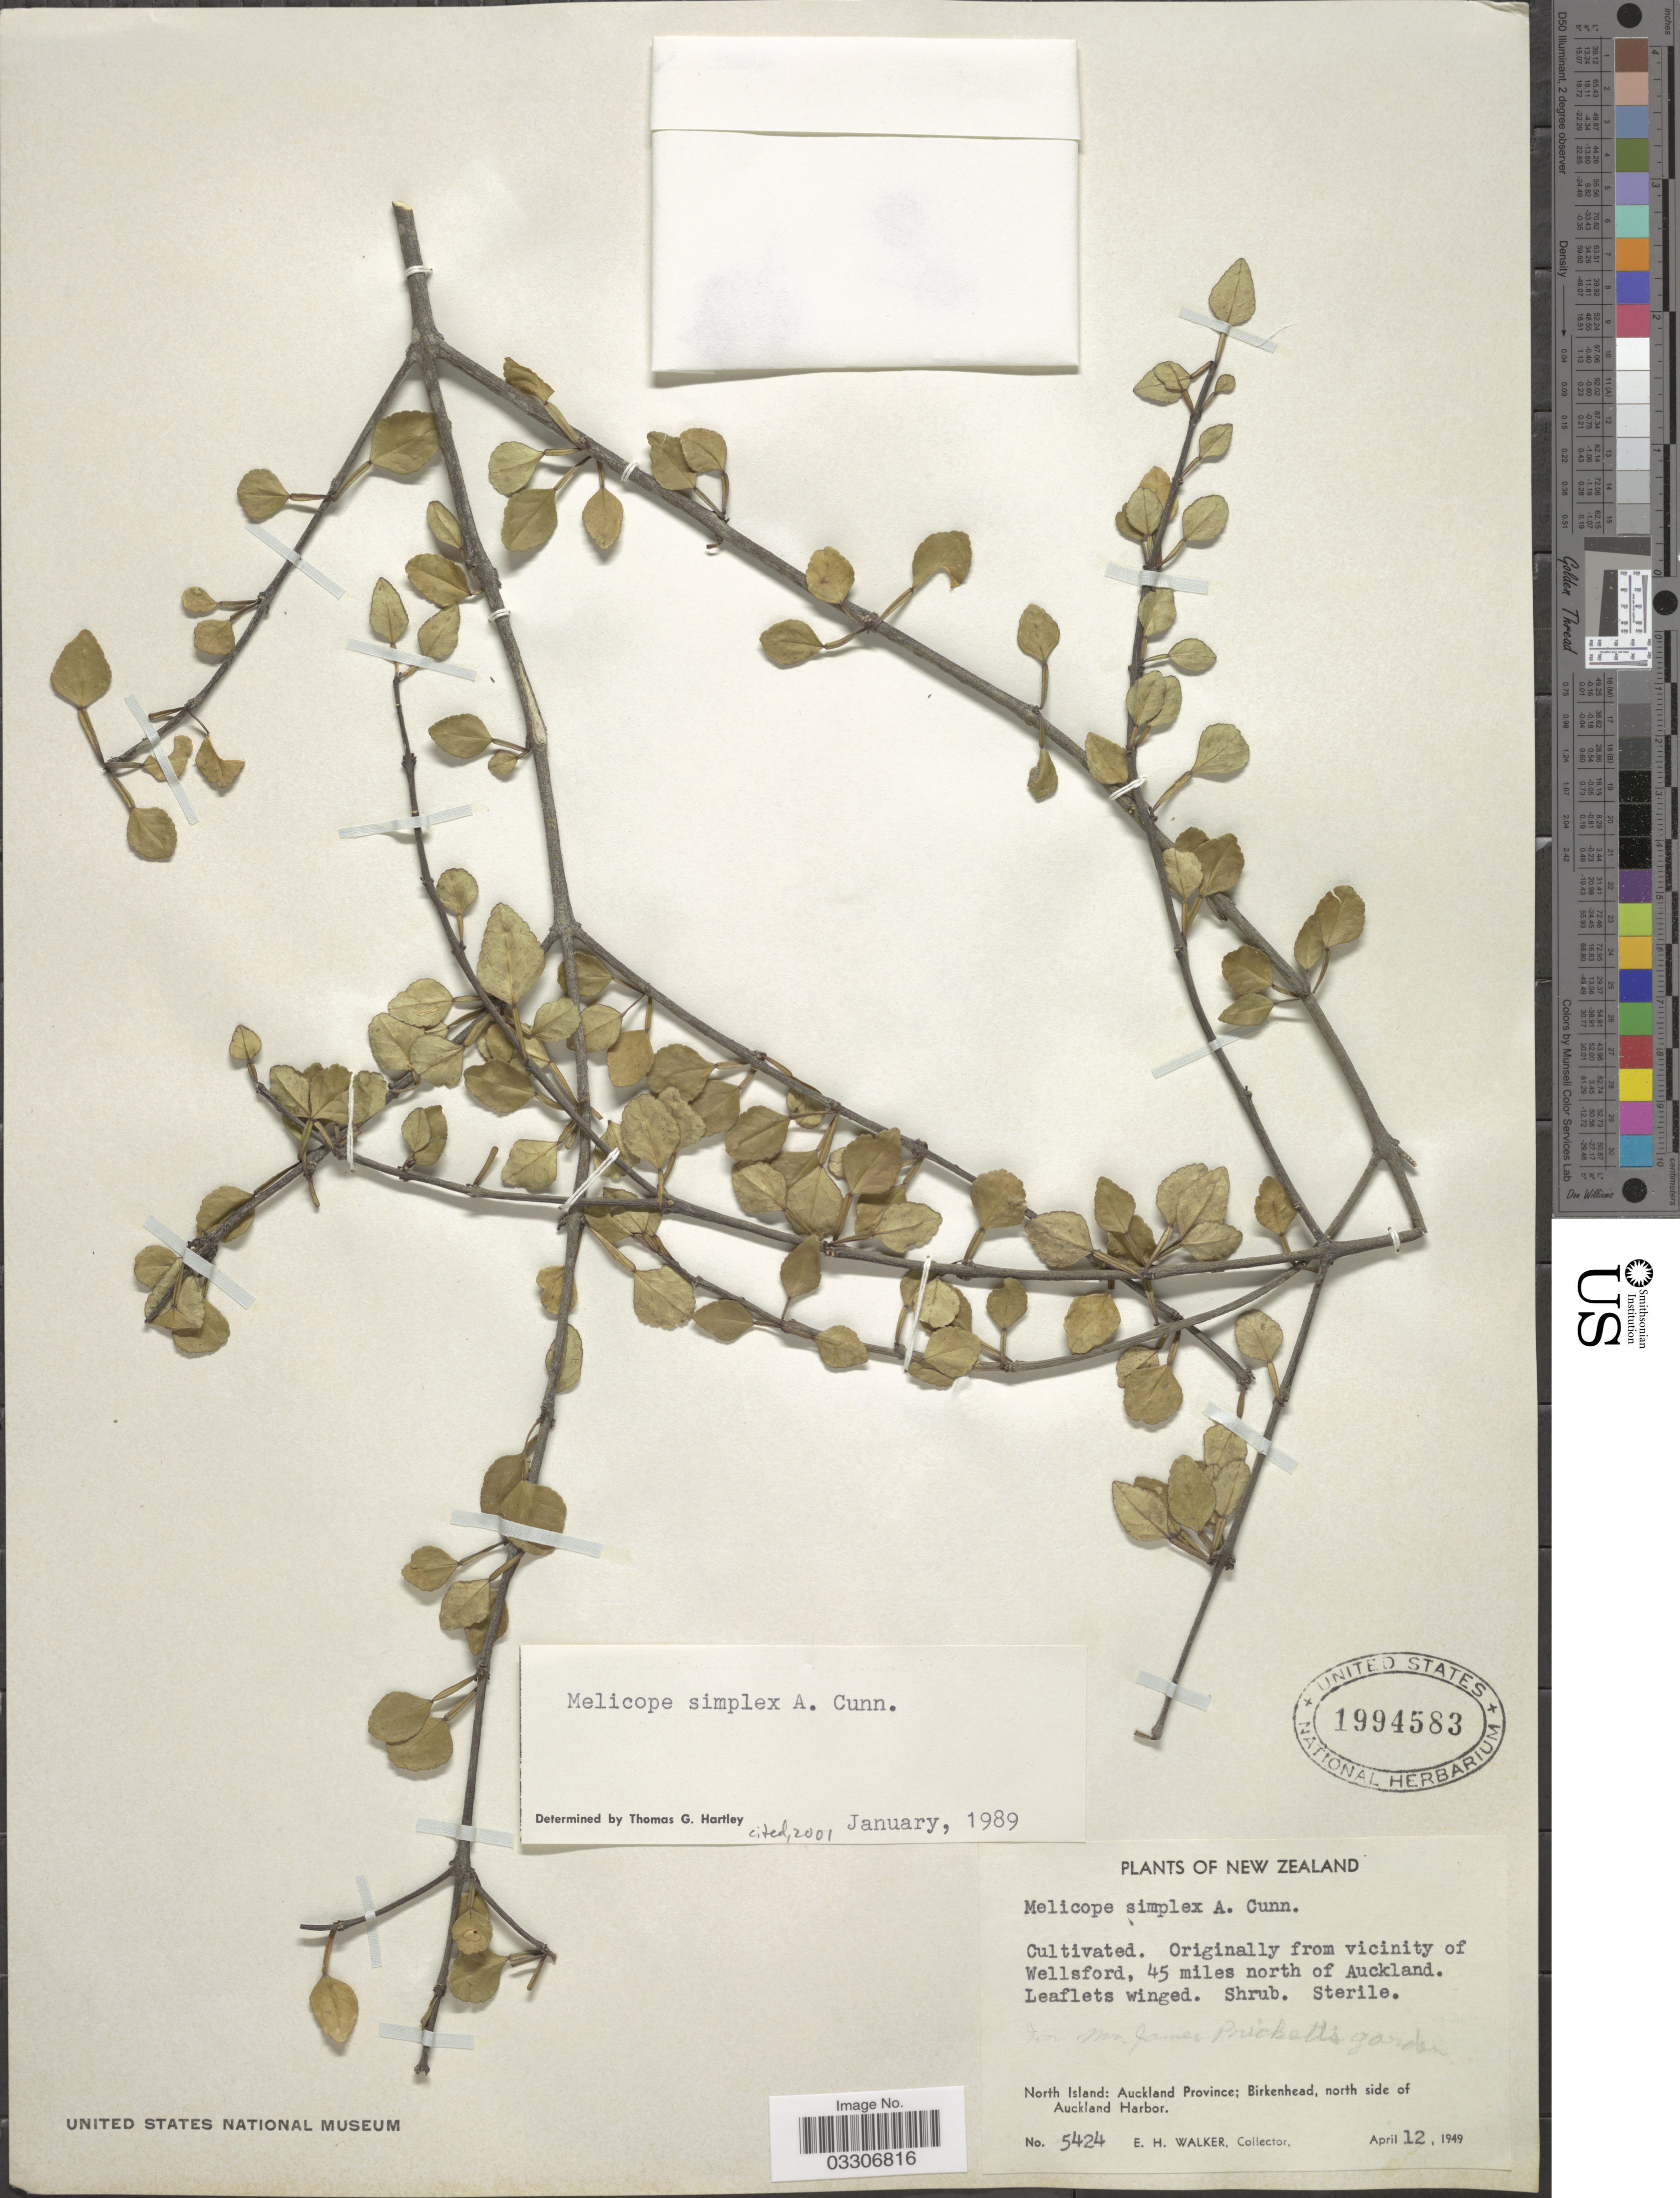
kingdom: Plantae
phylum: Tracheophyta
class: Magnoliopsida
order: Sapindales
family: Rutaceae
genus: Melicope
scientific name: Melicope simplex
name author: A. Cunn.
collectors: E. H. Walker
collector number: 5424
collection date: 1949-04-12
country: New Zealand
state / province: Auckland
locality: North Island: Birkenhead, north side of Auckland Harbor.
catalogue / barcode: US 1994583